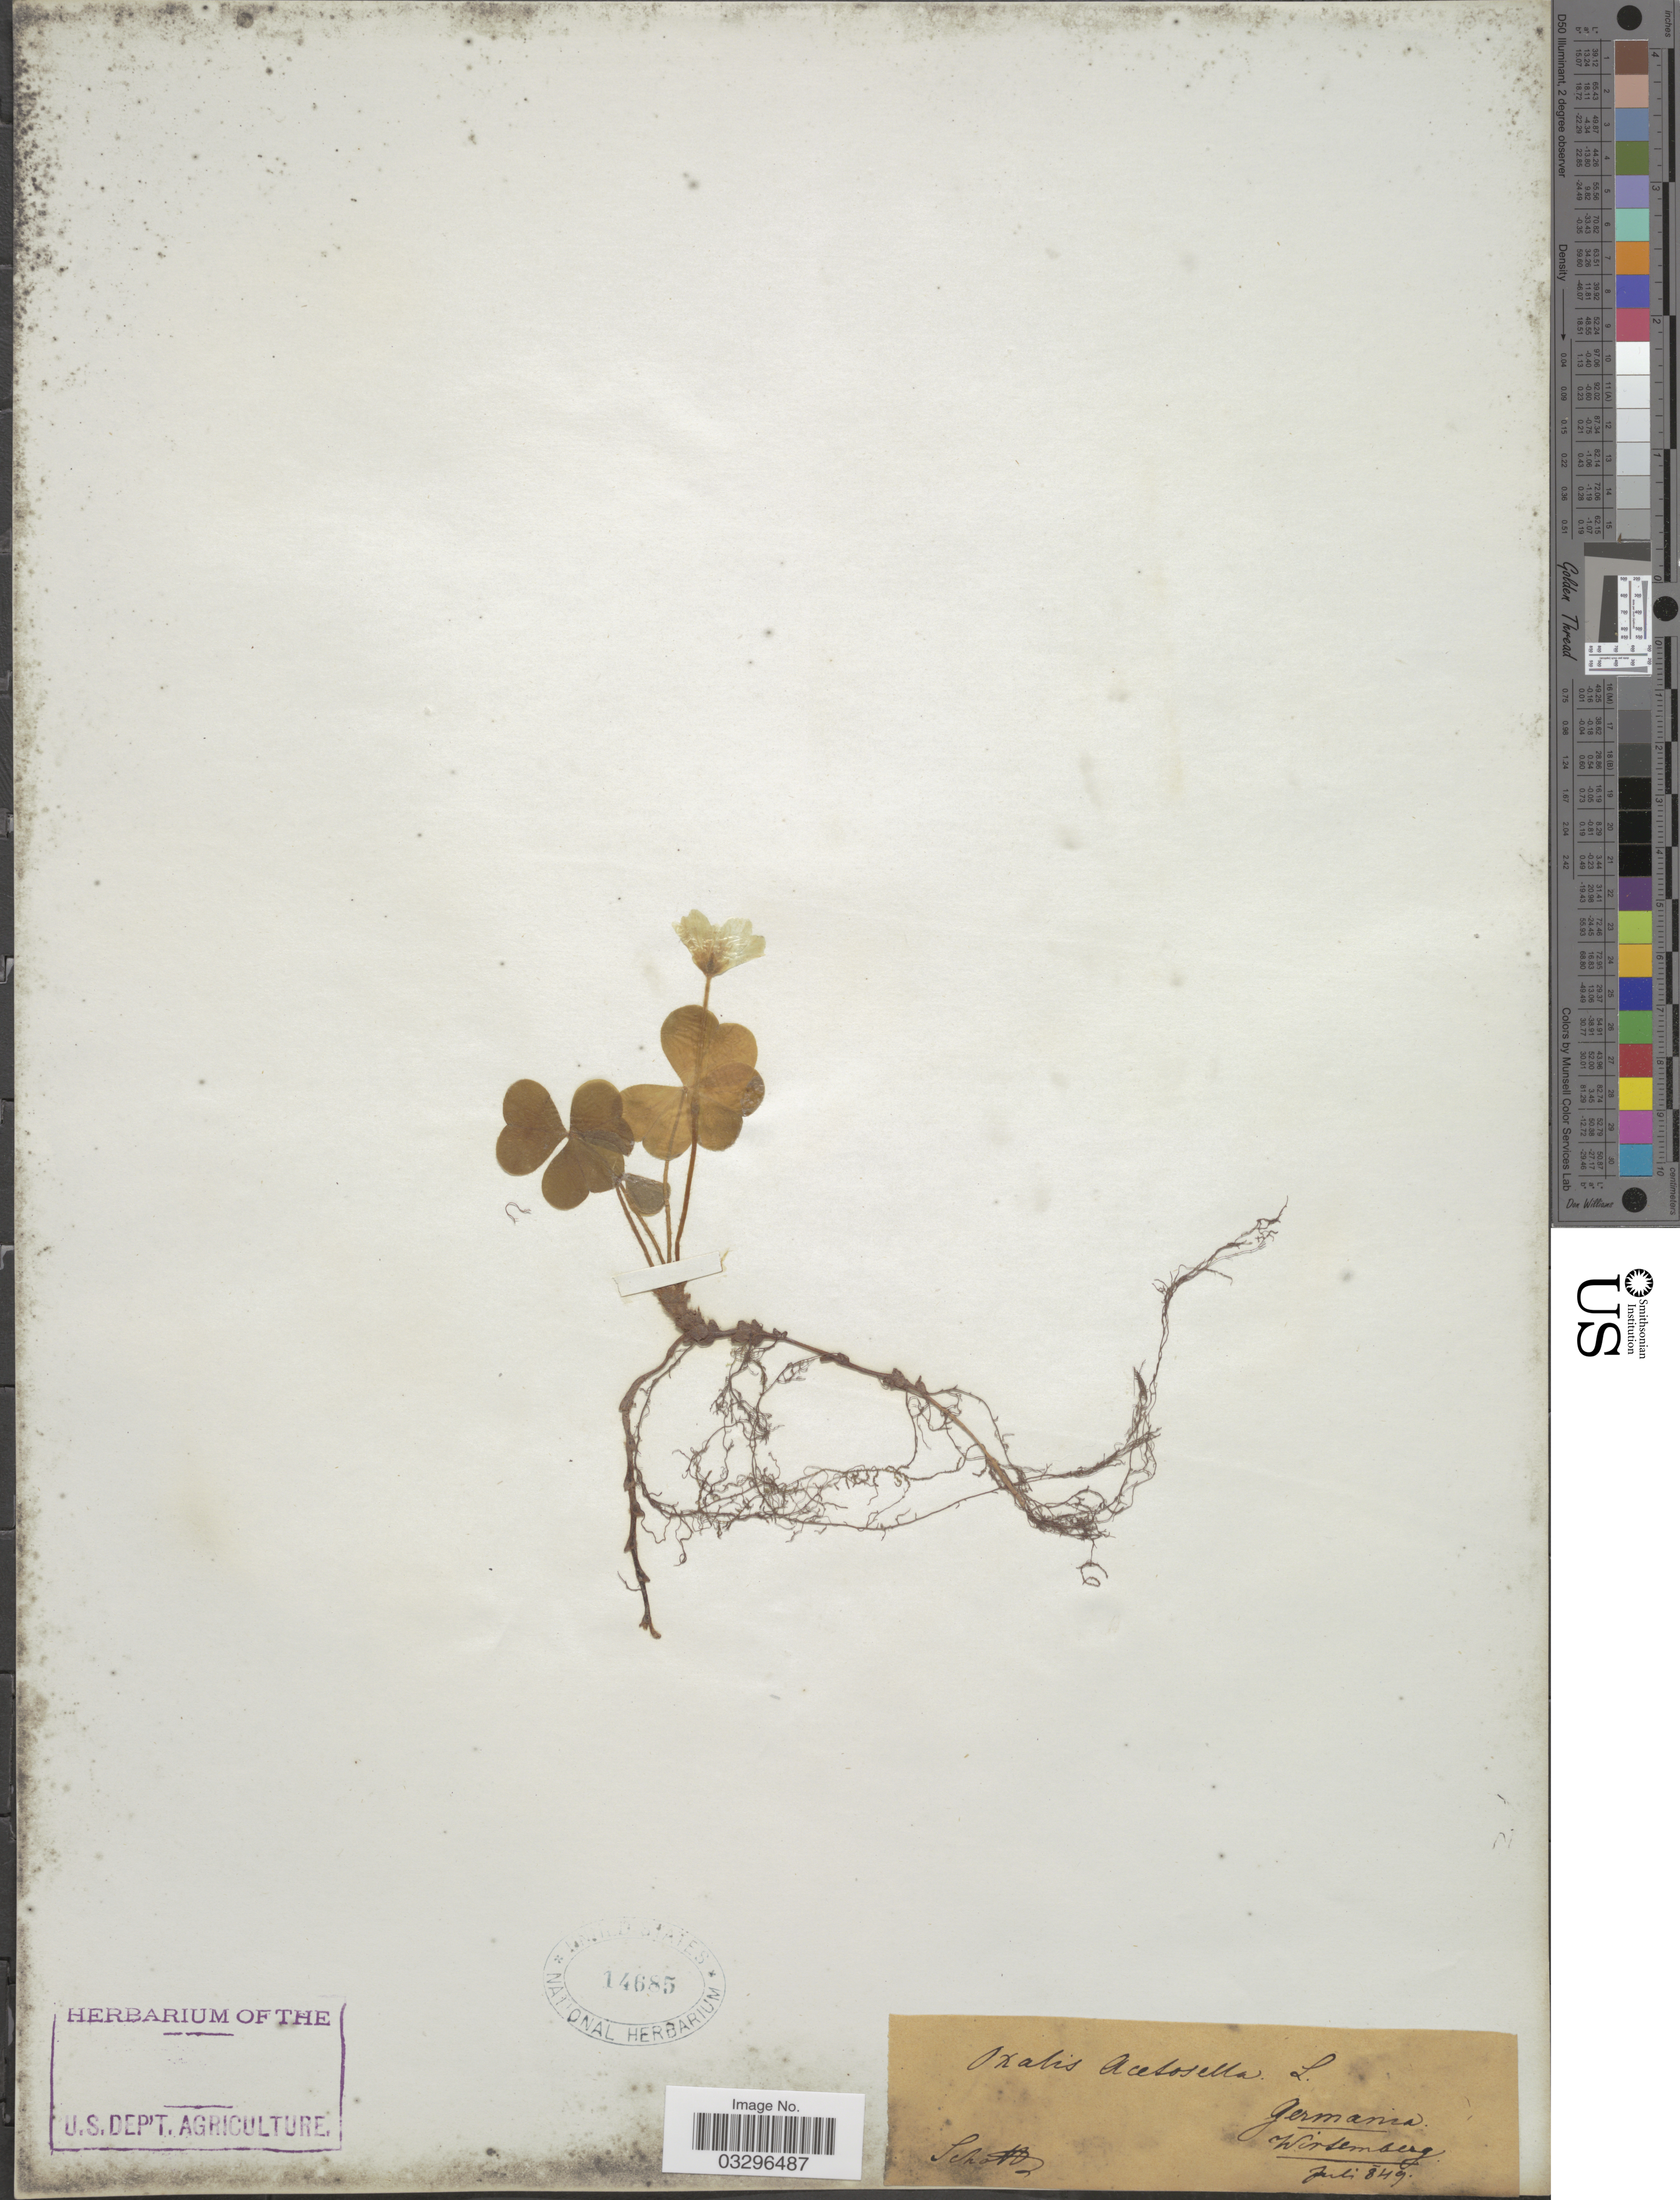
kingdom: Plantae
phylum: Tracheophyta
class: Magnoliopsida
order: Oxalidales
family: Oxalidaceae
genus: Oxalis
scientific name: Oxalis acetosella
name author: L.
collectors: -. Schottz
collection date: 1849-07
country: Germany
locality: Wirtemberg [interpreted].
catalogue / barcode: US 14685